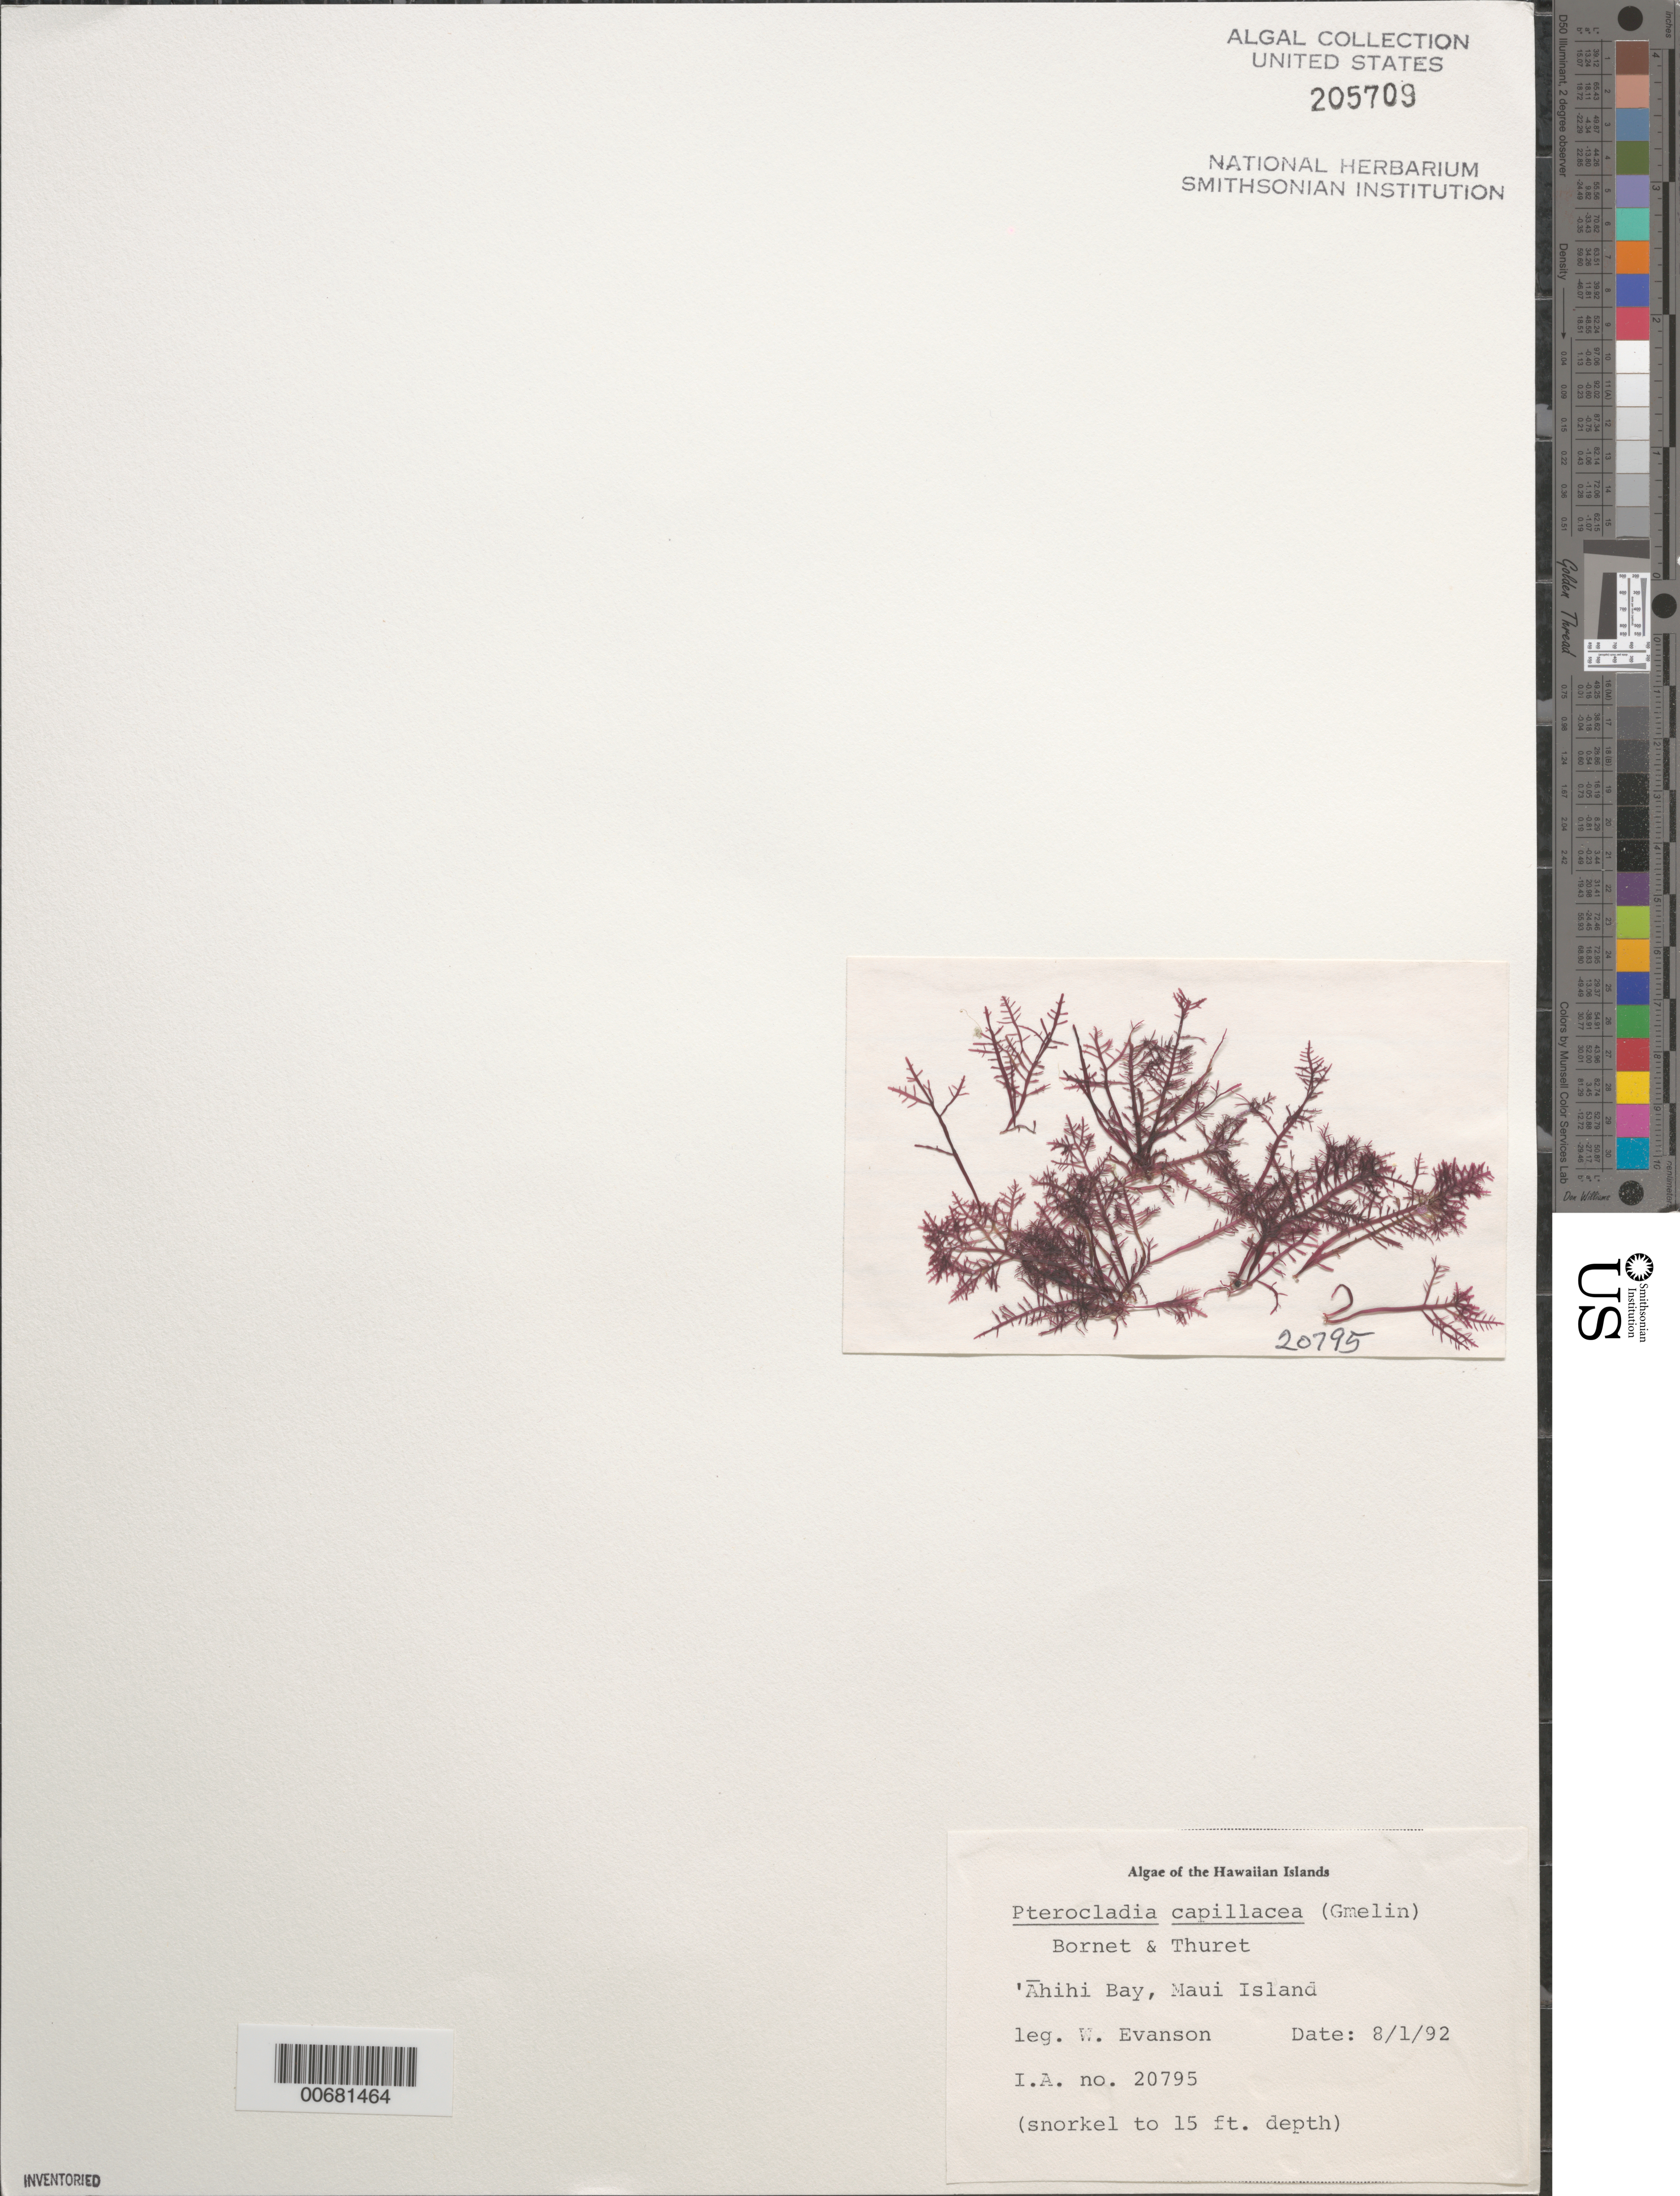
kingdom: Plantae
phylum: Rhodophyta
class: Florideophyceae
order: Gelidiales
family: Pterocladiaceae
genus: Pterocladiella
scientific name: Pterocladiella capillacea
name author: (S.G. Gmel.) Santelices & Hommers.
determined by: Algae name updating Project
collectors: W. Evanson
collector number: IAA 20795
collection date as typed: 01 Aug 1992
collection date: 1992-08-01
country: United States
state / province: Hawaii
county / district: Maui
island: Maui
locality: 'Ahihi Bay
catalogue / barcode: US 205709